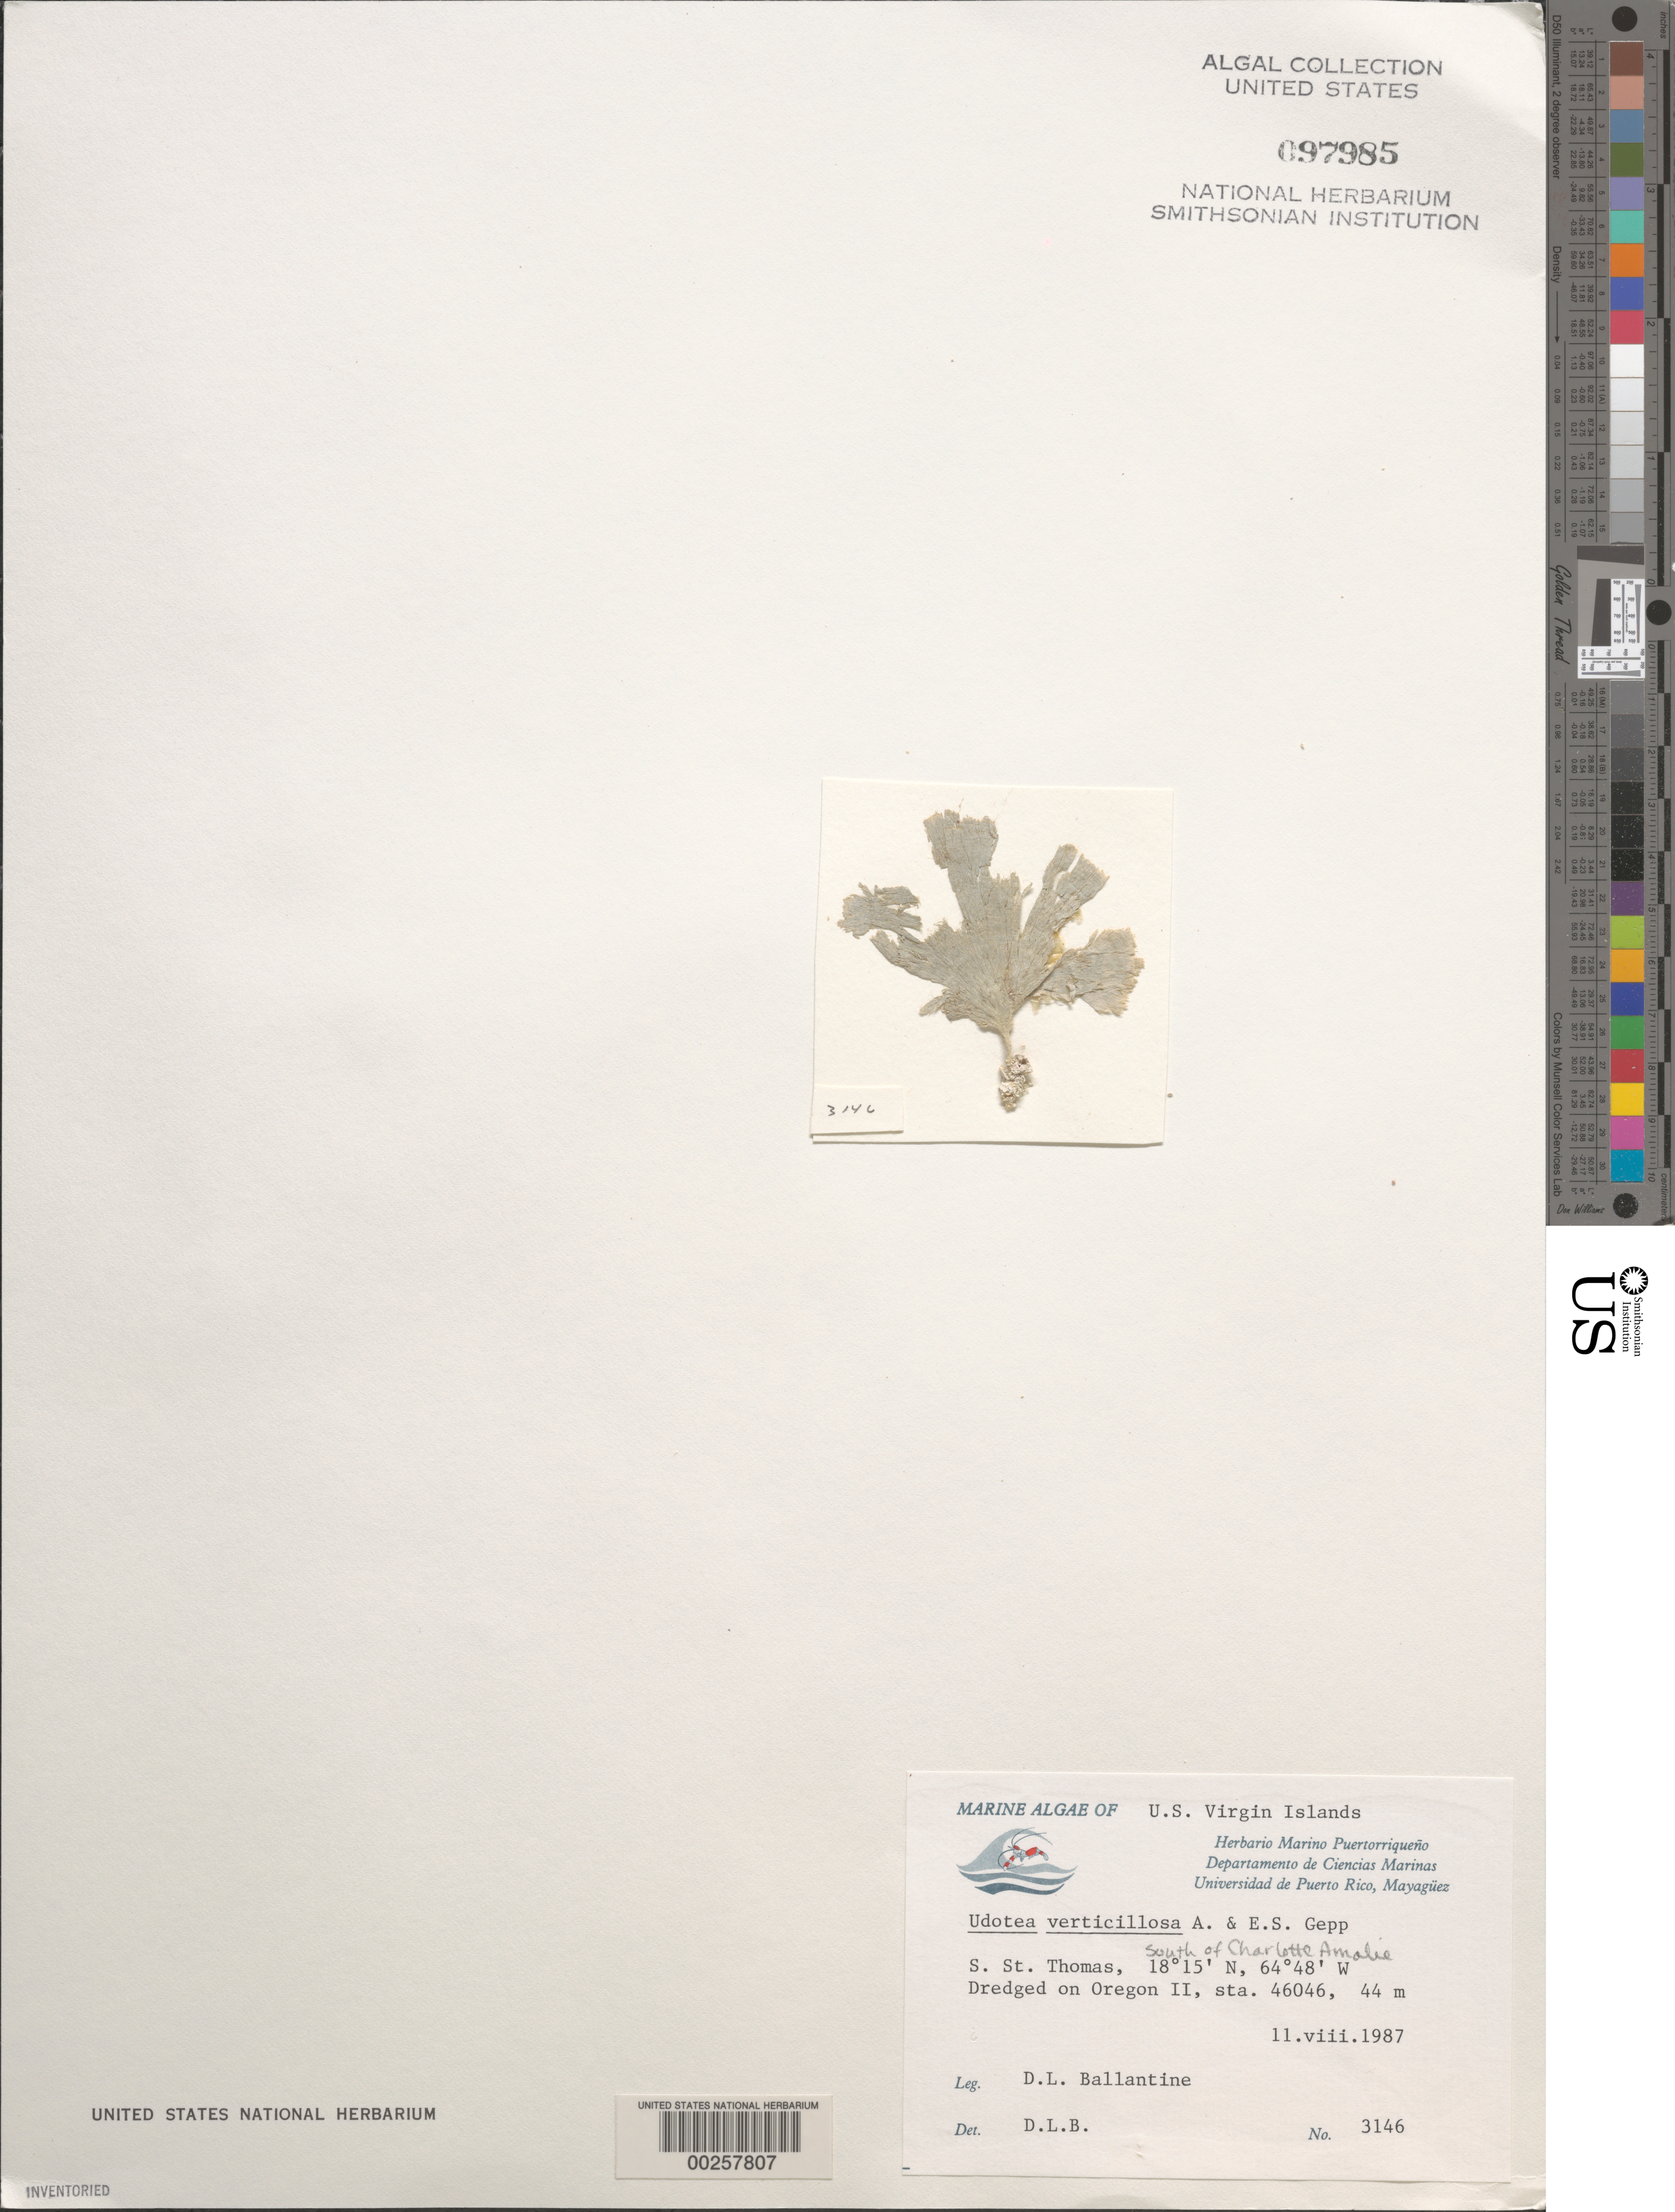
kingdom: Plantae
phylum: Chlorophyta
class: Ulvophyceae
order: Bryopsidales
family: Udoteaceae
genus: Udotea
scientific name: Udotea verticillosa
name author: A. Gepp & E. Gepp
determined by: Ballantine, D. L.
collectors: D.L. Ballantine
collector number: DLB 3146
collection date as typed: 11 Aug 1987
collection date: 1987-08-11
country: U.S. Virgin Islands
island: St. Thomas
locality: South of Charlotte Amalie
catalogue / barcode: US 97985